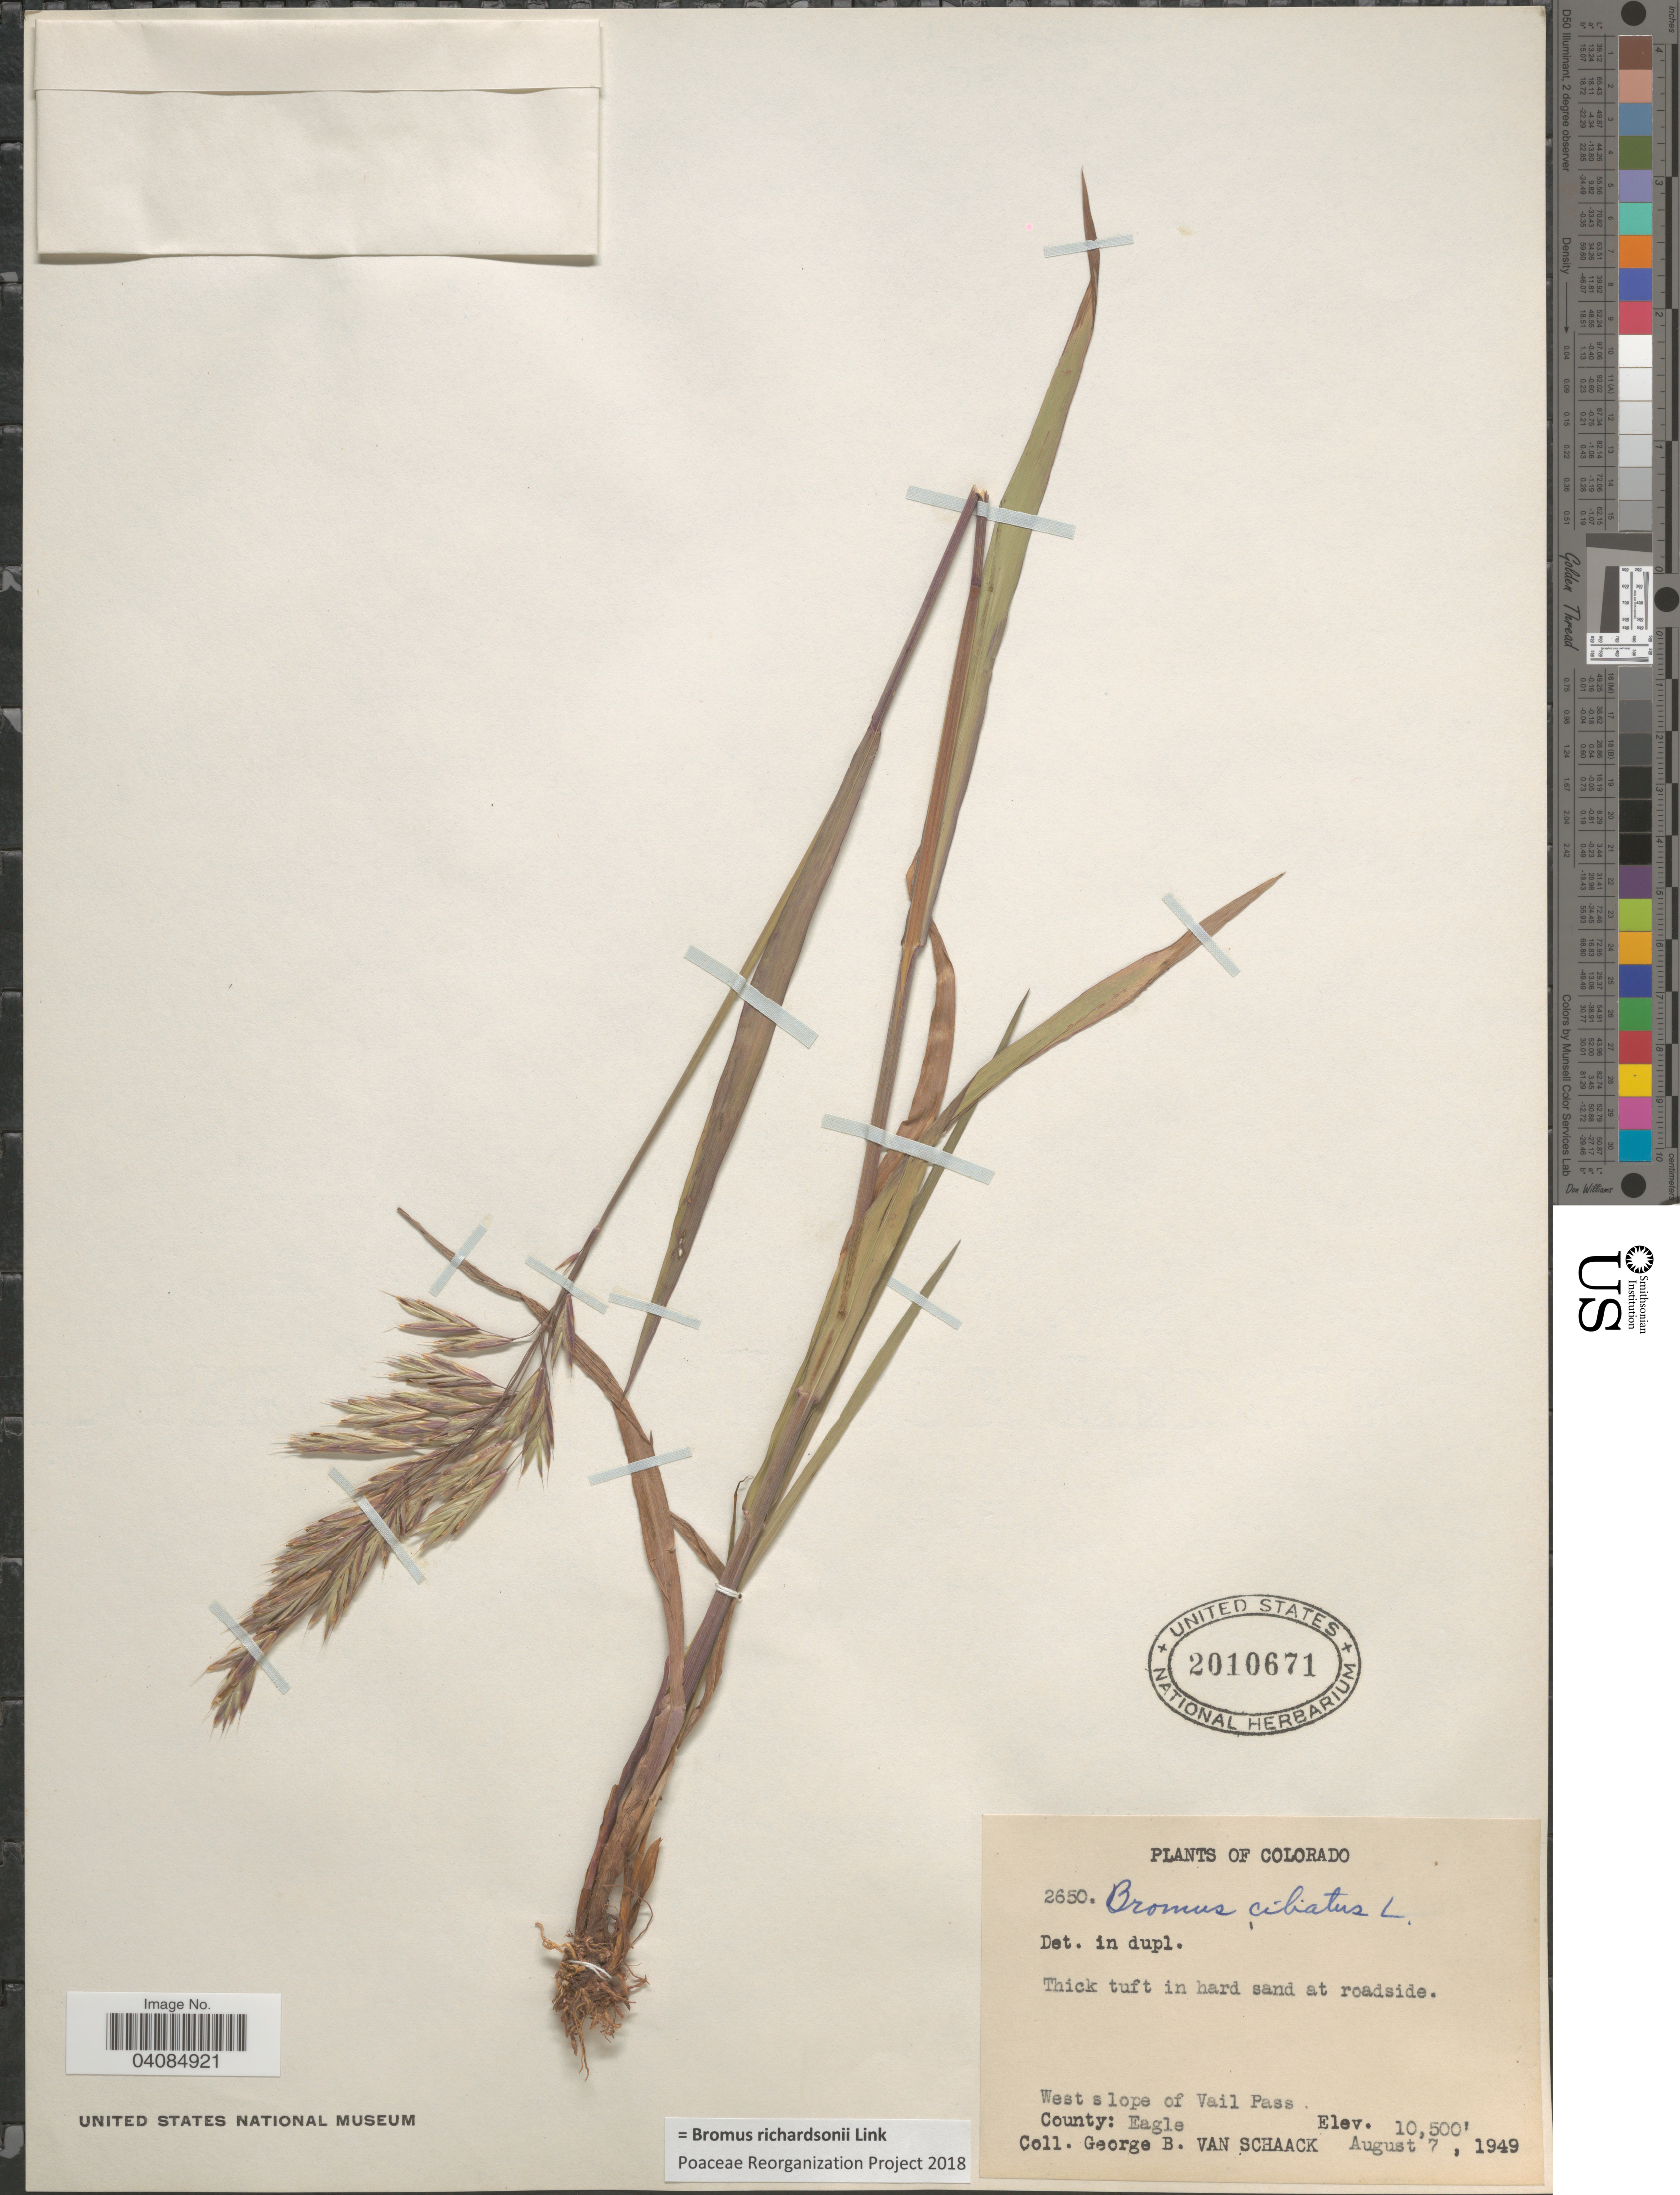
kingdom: Plantae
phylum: Tracheophyta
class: Liliopsida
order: Poales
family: Poaceae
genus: Bromus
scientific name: Bromus racemosus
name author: L.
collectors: G. Van Schaack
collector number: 2650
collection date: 1949-08-07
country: United States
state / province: Colorado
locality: Thick tuft in hard sand at roadside. West slope of Vail Pass. County: Eagle.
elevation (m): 3200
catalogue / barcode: US 2010671